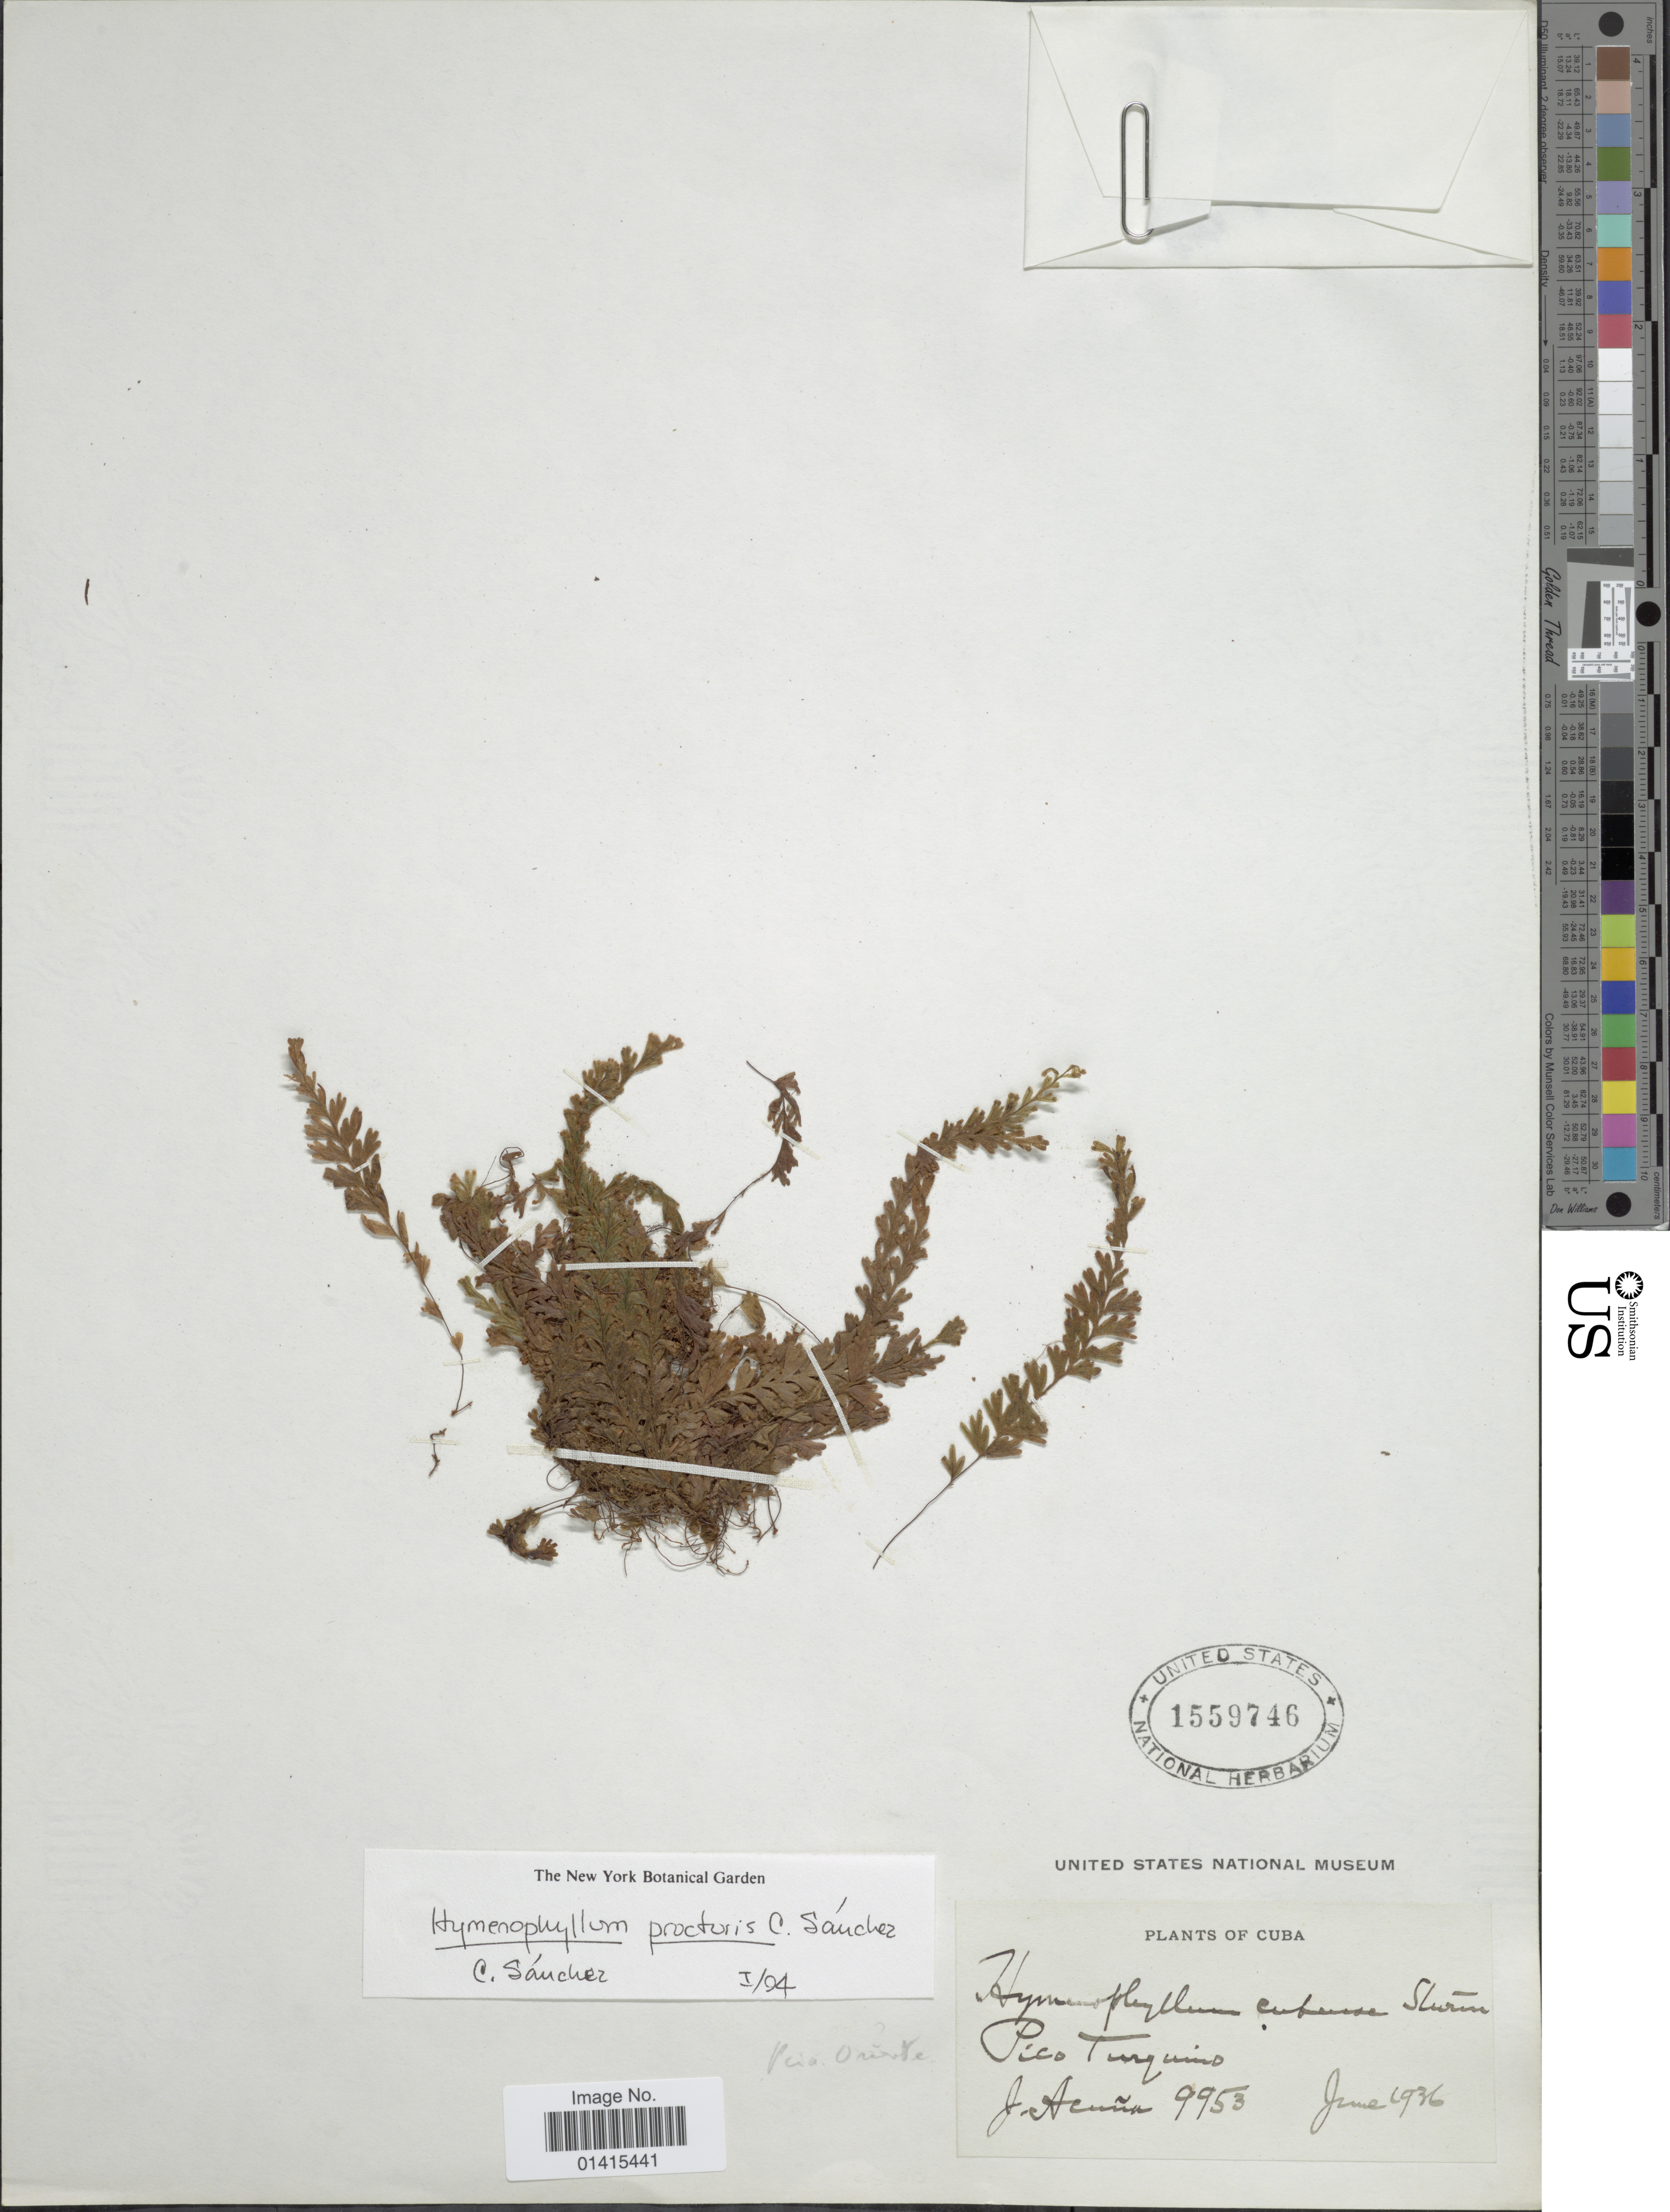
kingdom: Plantae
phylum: Tracheophyta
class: Polypodiopsida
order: Hymenophyllales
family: Hymenophyllaceae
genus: Hymenophyllum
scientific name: Hymenophyllum proctoris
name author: C. Sánchez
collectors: J. Acuña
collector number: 9953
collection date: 1936-06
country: Cuba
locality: Pico Turquino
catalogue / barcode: US 1559746